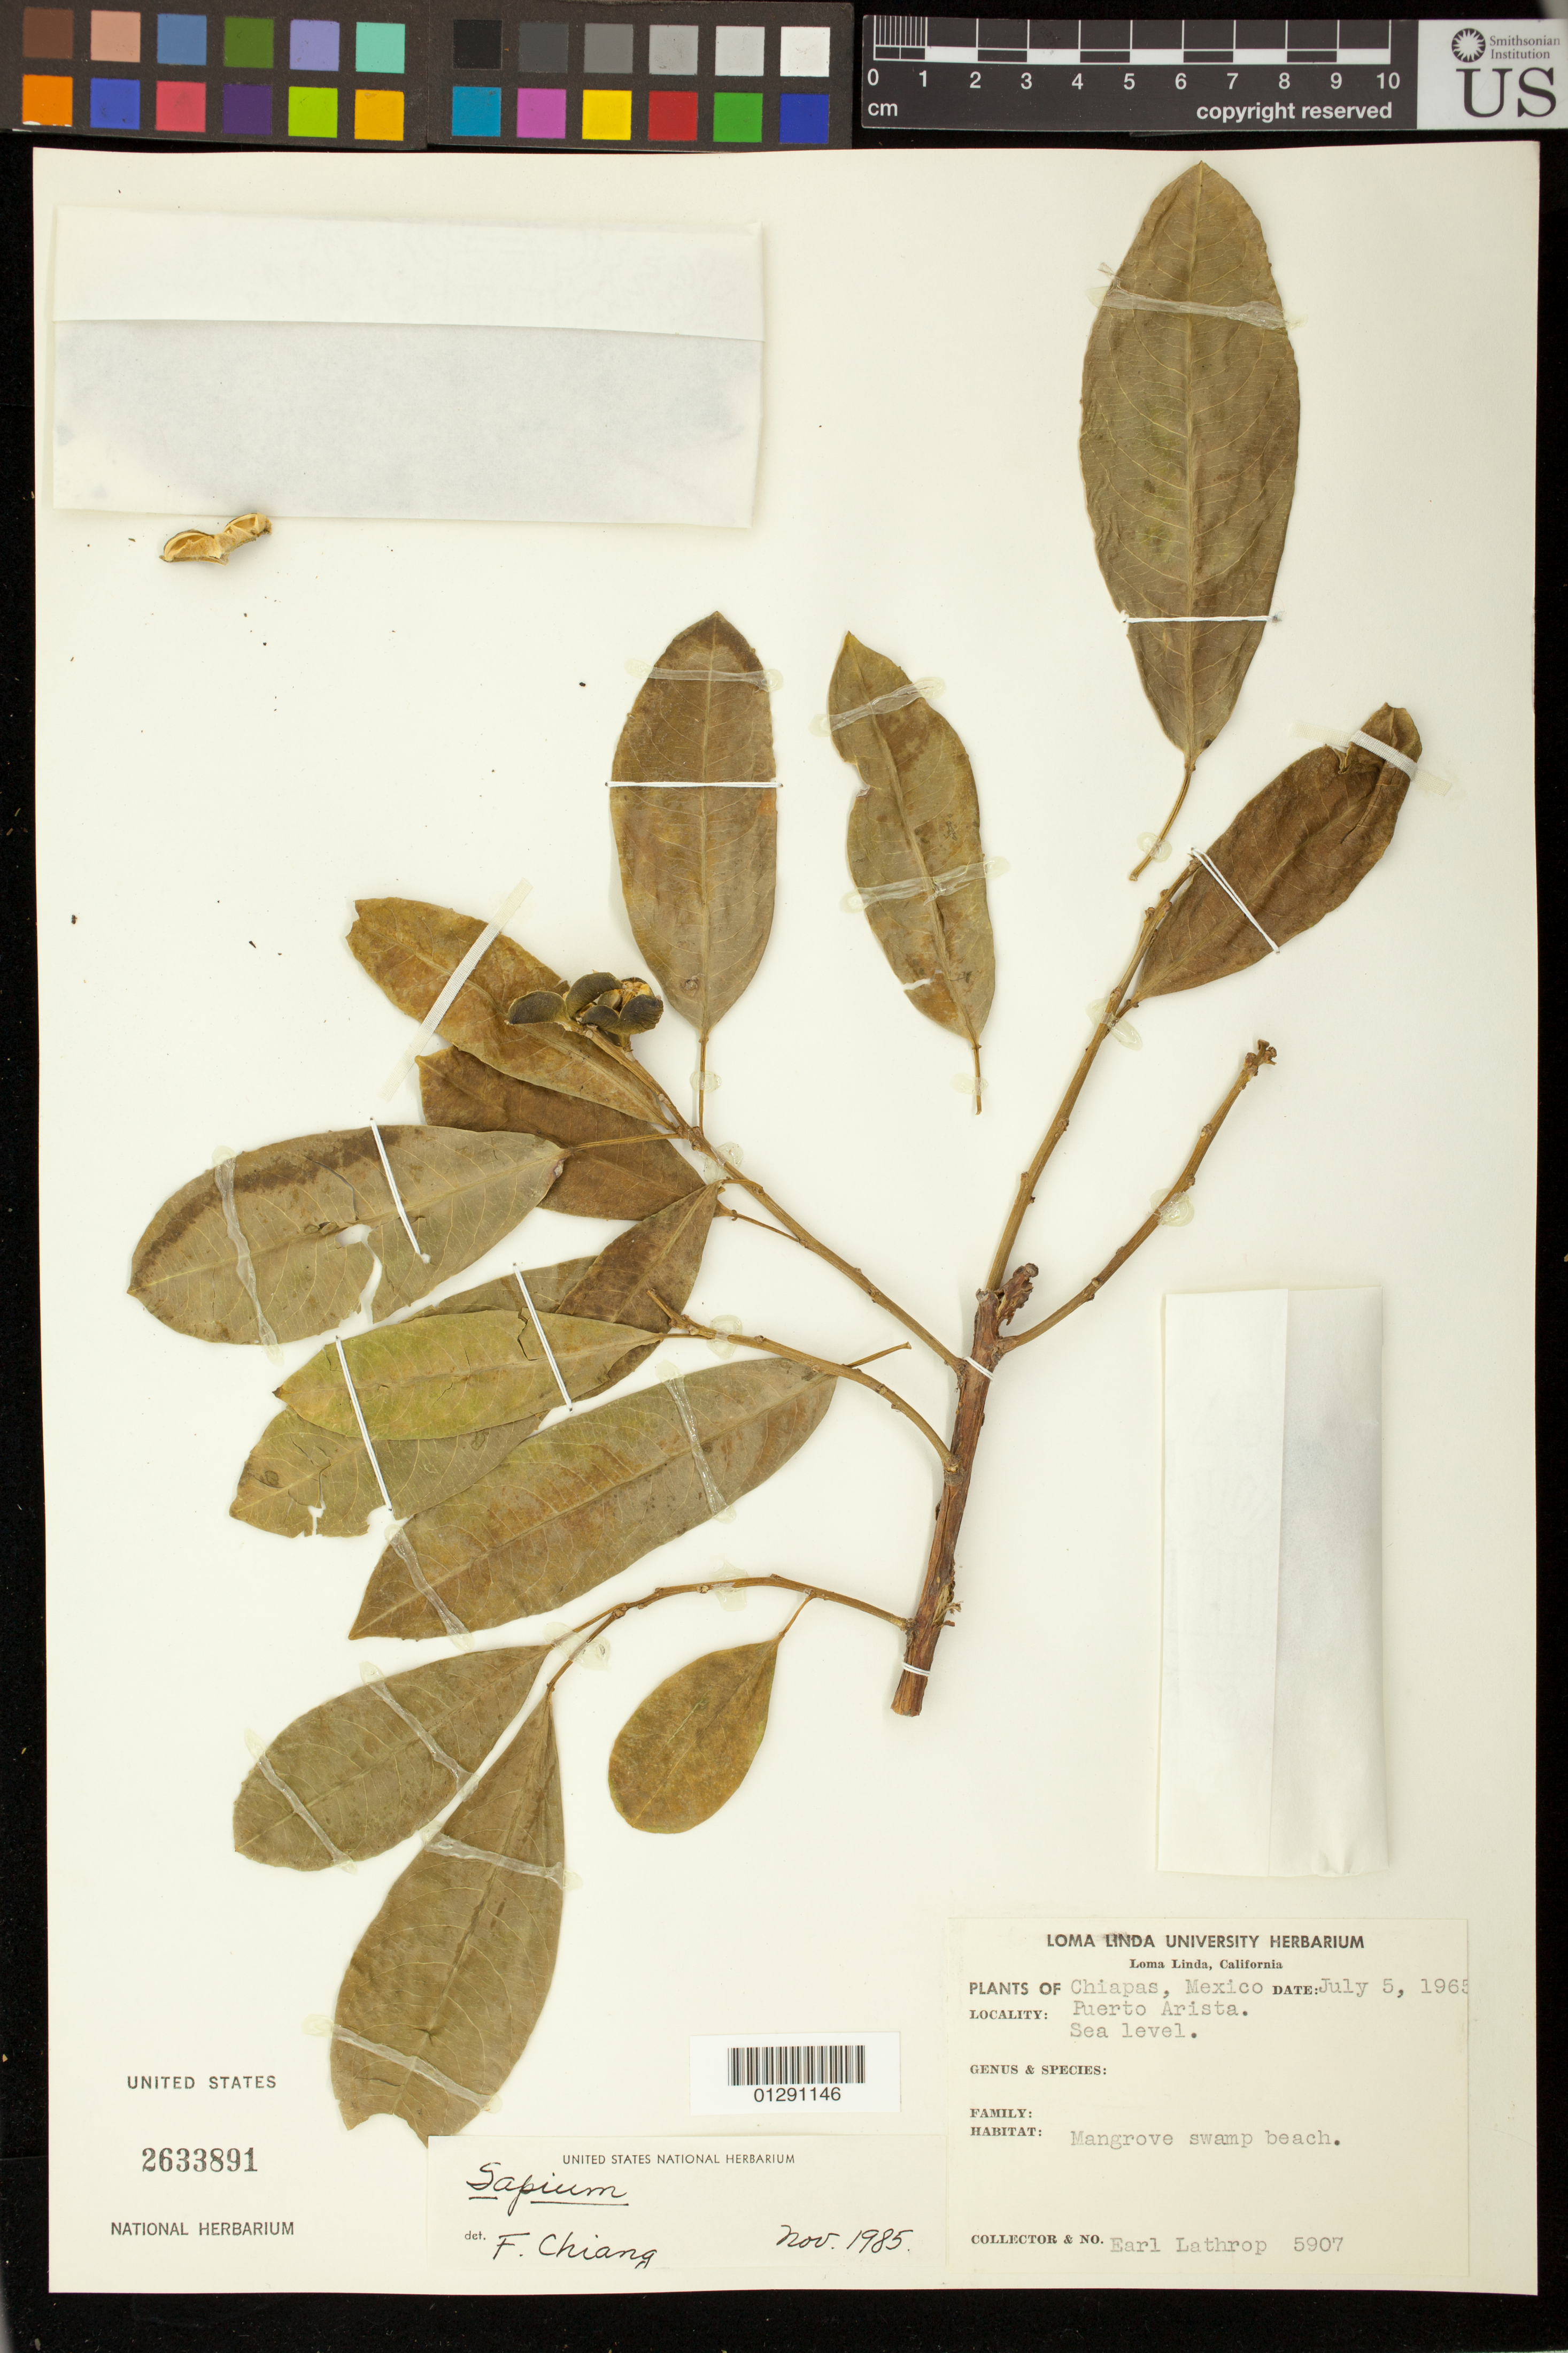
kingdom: Plantae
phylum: Tracheophyta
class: Magnoliopsida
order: Malpighiales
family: Euphorbiaceae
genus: Sapium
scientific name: Sapium sp.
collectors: E. W. Lathrop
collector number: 5907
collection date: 1965-07-05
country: Mexico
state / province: Chiapas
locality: Puerto Arista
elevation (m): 0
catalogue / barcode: US 2633891